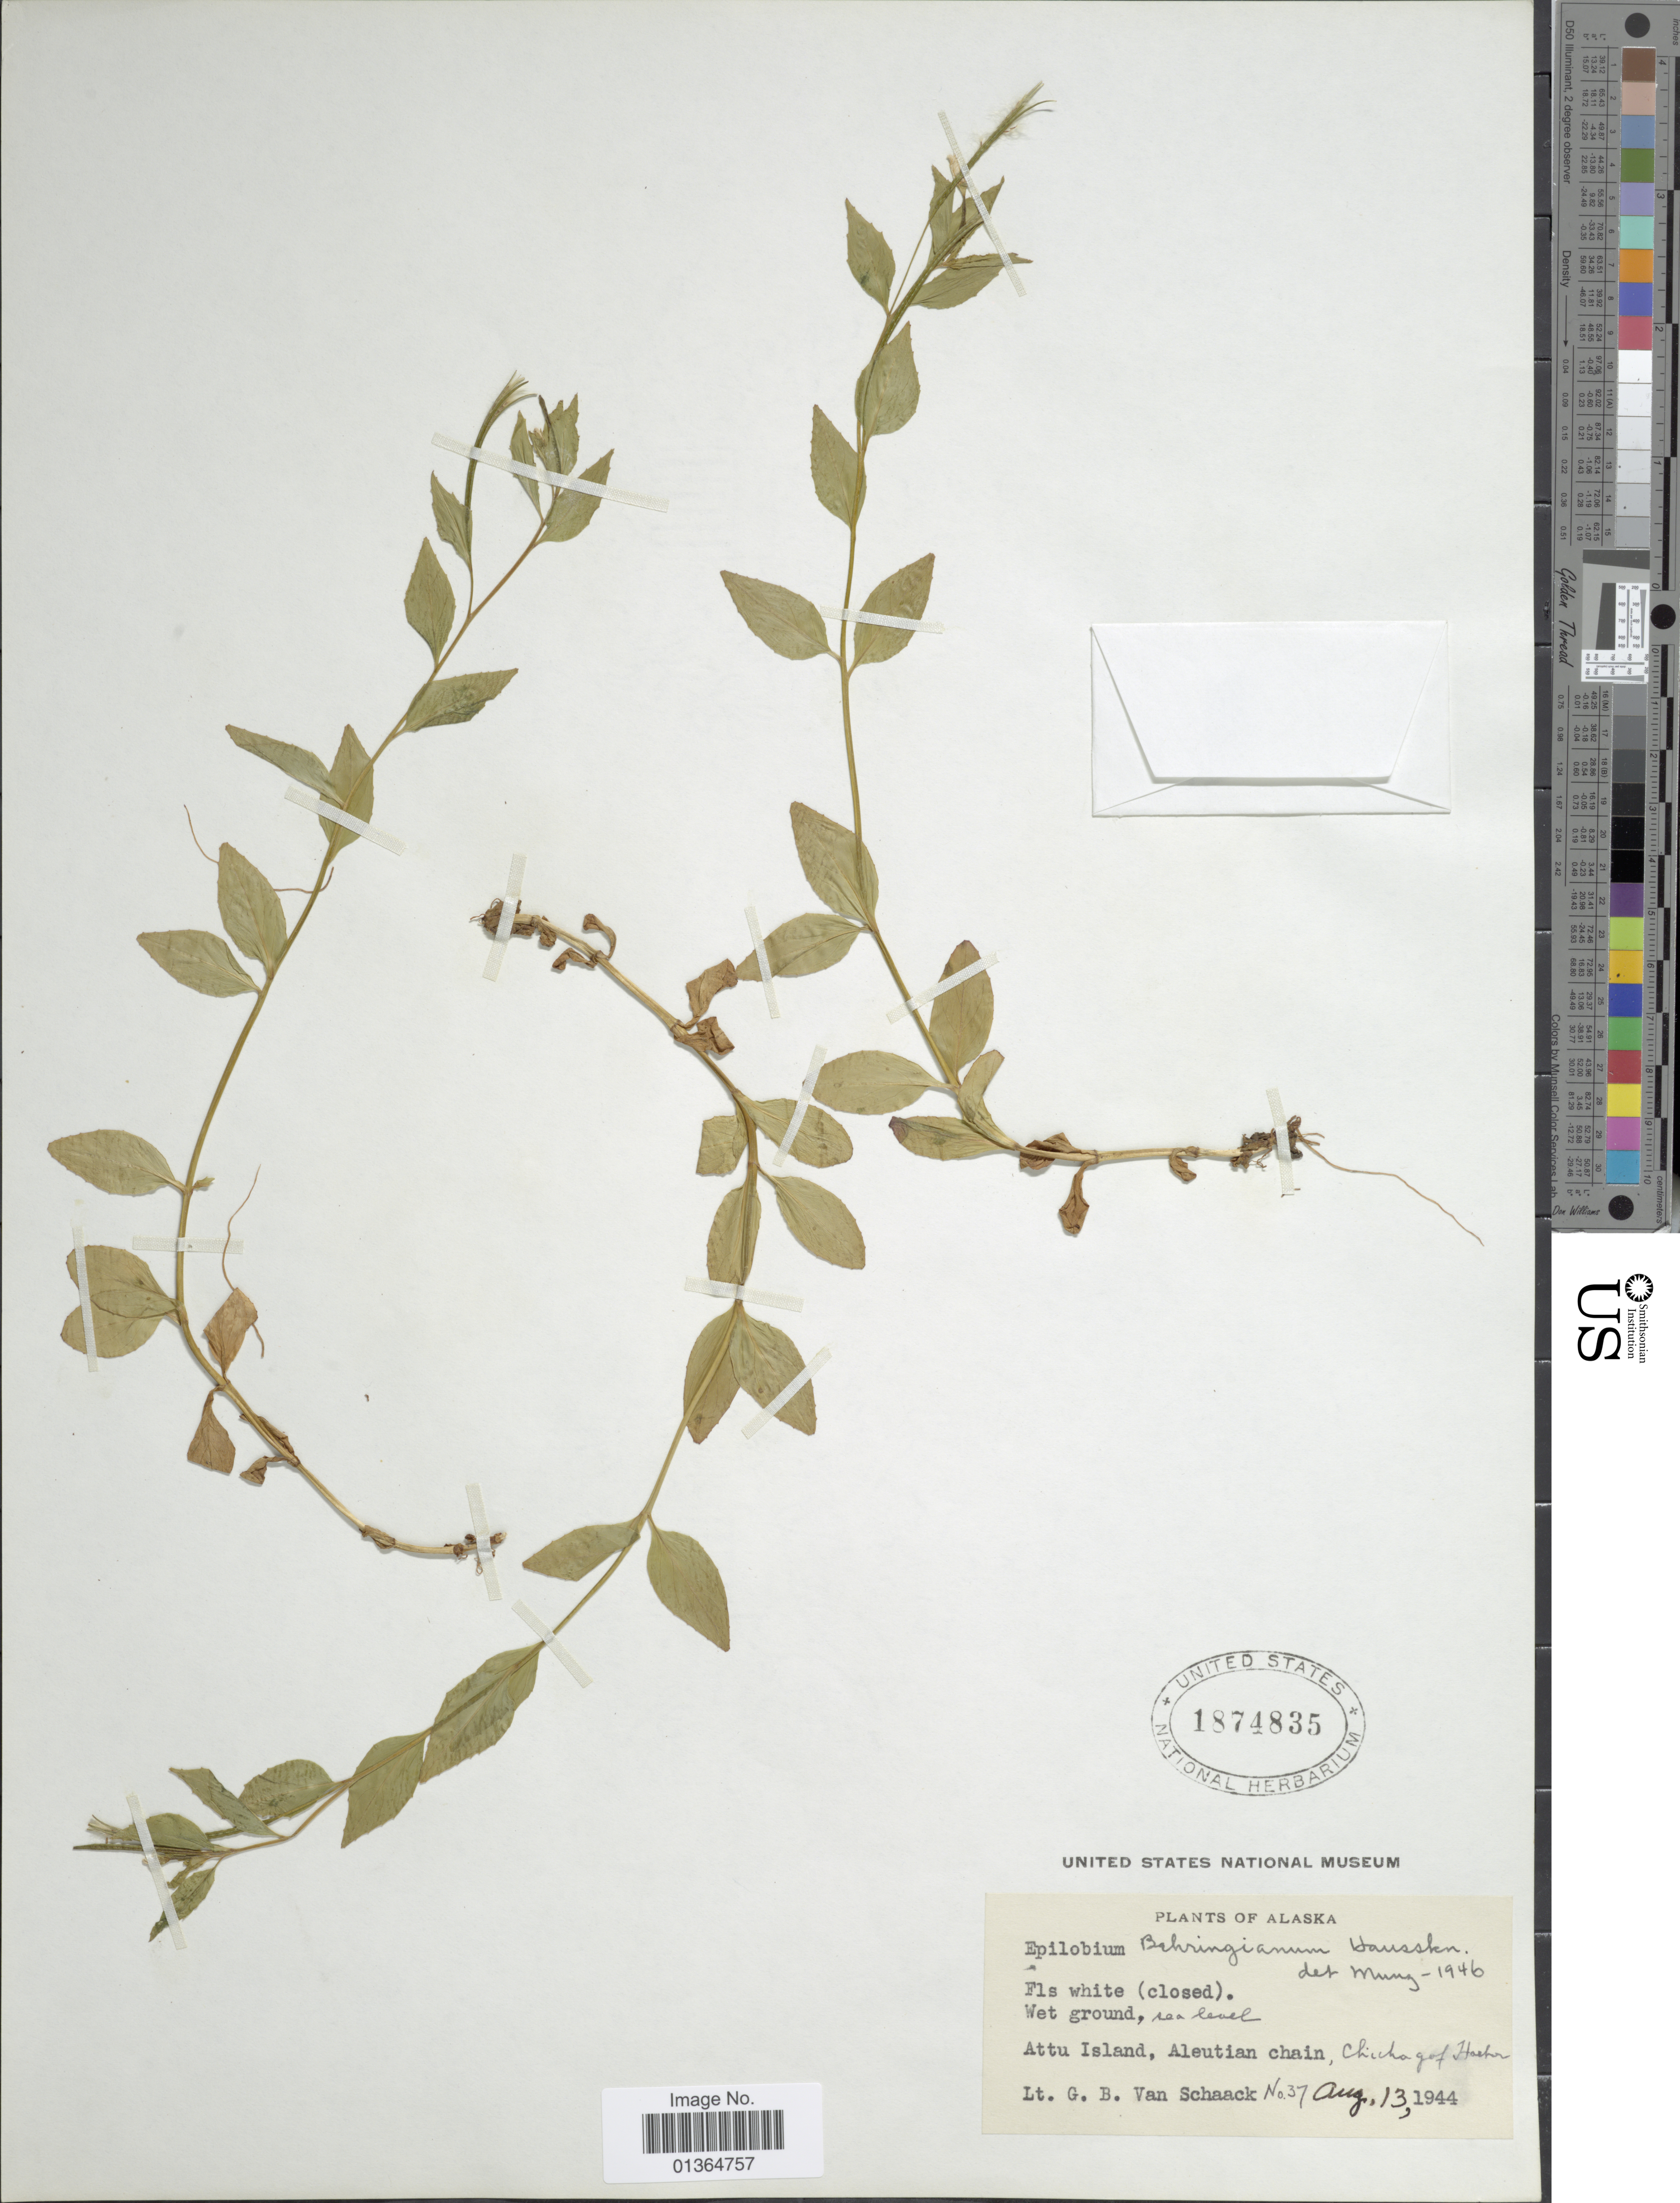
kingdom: Plantae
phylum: Tracheophyta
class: Magnoliopsida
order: Myrtales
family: Onagraceae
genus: Epilobium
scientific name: Epilobium hornemannii subsp. behringianum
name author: (Hausskn.) Hoch & P.H. Raven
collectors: G. Van Schaack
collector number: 37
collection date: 1944-08-13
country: United States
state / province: Alaska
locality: Attu Island, Aleutian chain, Chichagof Harbor.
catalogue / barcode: US 1874835